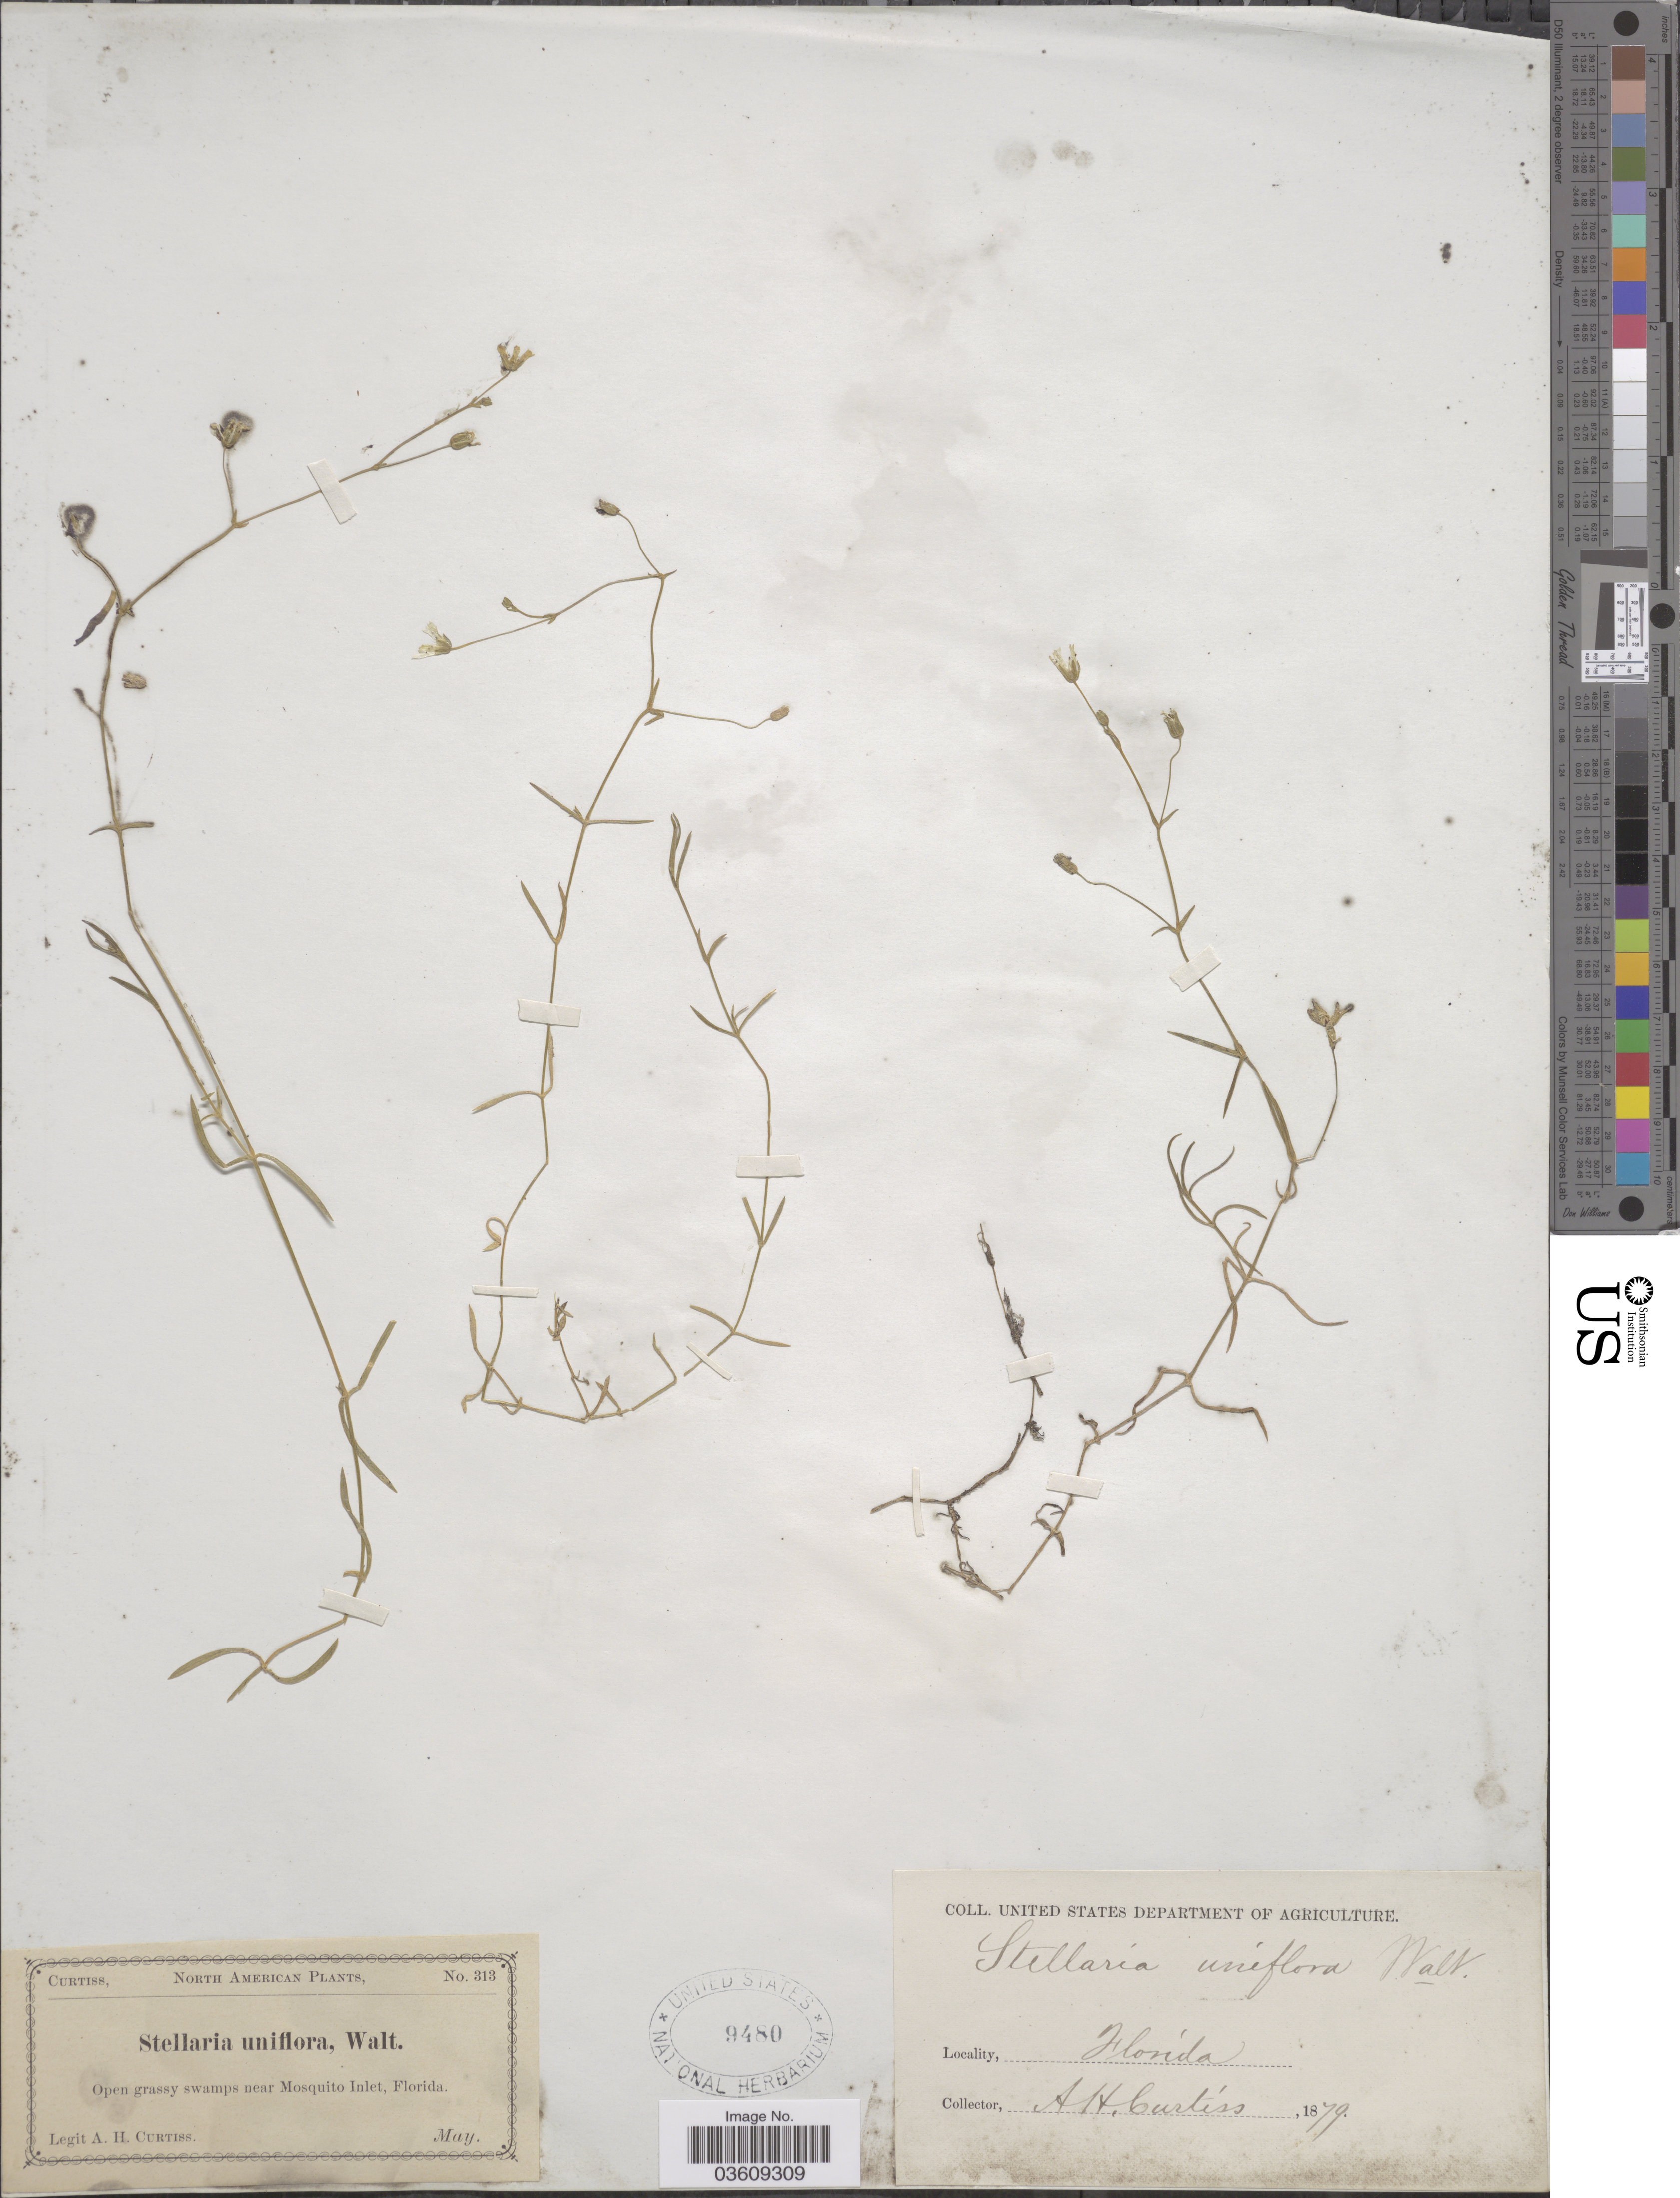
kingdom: Plantae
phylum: Tracheophyta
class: Magnoliopsida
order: Caryophyllales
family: Caryophyllaceae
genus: Stellaria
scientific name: Stellaria uniflora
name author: Walter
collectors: A. H. Curtiss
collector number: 313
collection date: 1879-05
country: United States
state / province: Florida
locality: Open grassy swamps near Mosquito Inlet.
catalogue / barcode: US 9480